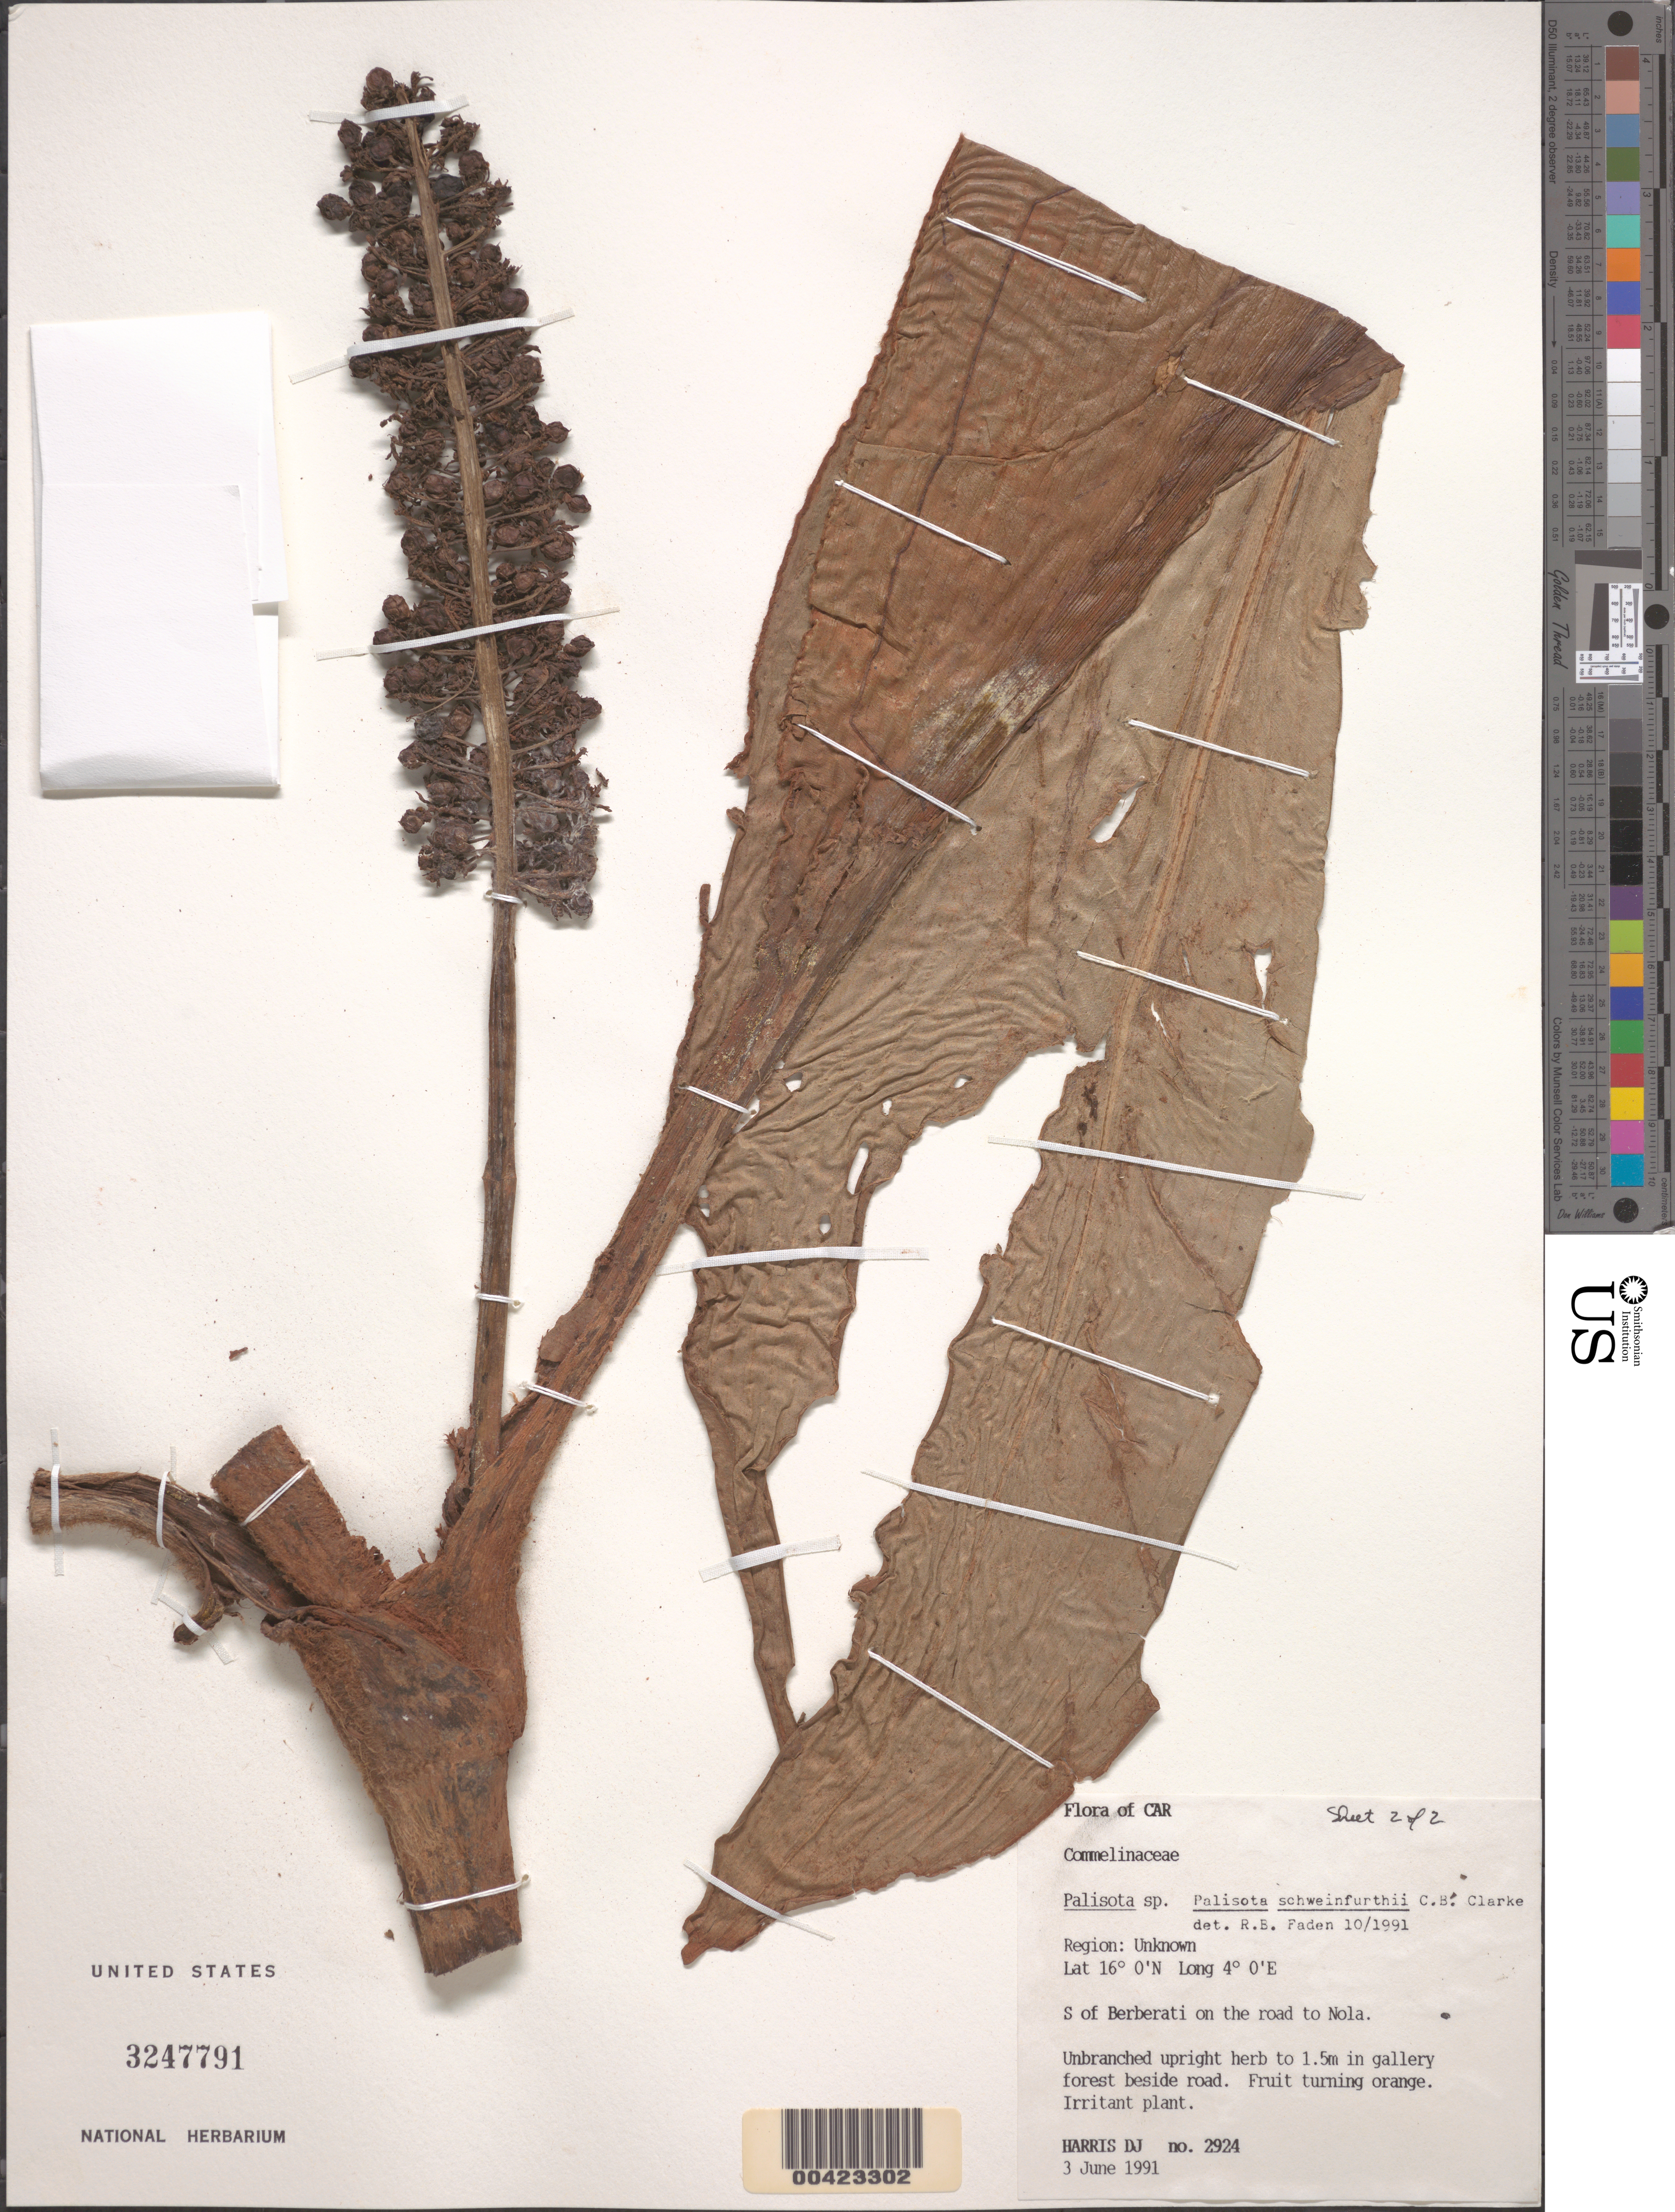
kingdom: Plantae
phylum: Tracheophyta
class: Liliopsida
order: Commelinales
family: Commelinaceae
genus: Palisota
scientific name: Palisota schweinfurthii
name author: C.B. Clarke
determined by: Faden, Robert B., (US), Smithsonian Institution - National Museum of Natural History (UNITED STATES)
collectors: D. J. Harris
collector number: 2924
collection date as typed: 03 Jun 1991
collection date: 1991-06-03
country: Central African Republic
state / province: Mambéré-Kadéï / Sangha-Mbaere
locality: S of Berberati, on road to Nora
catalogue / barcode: US 3247791